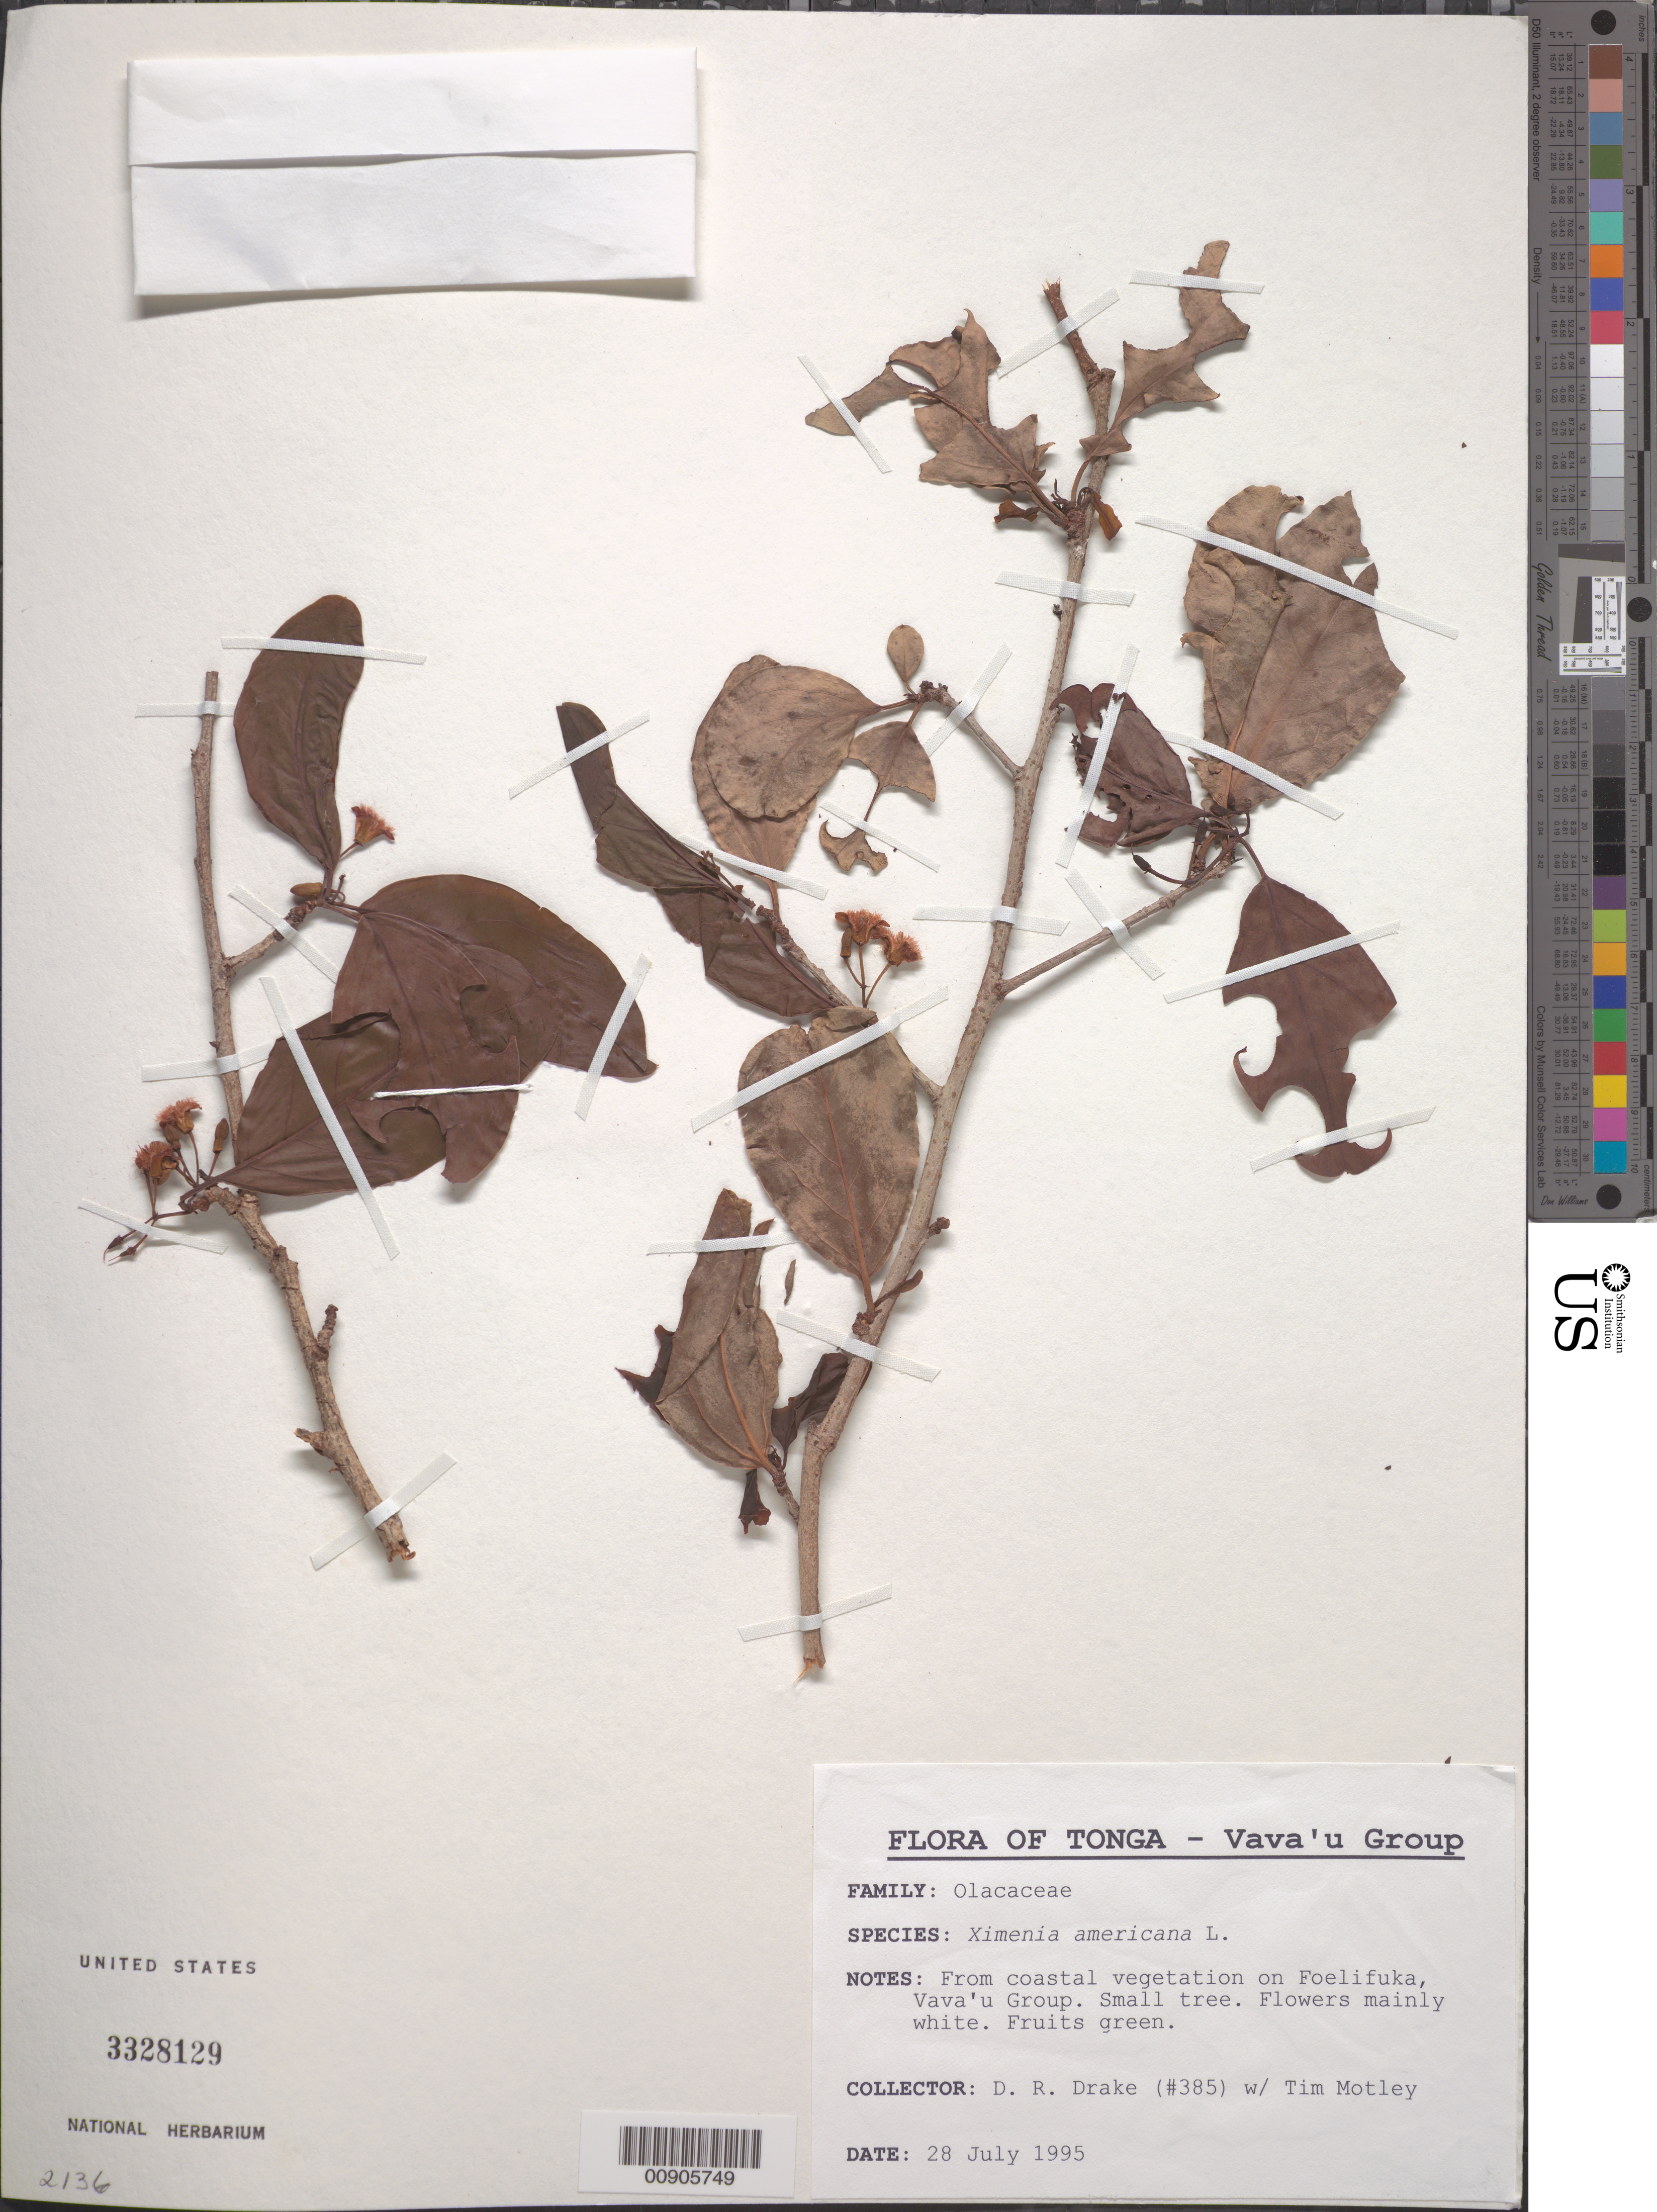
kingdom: Plantae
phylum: Tracheophyta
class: Magnoliopsida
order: Santalales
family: Ximeniaceae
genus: Ximenia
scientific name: Ximenia americana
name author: L.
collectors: D.R. Drake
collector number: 385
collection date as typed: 28 Jul 1995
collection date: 1995-07-28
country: Tonga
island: Vava'u Group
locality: Vava'u Group, on Foelifuka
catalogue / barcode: US 3328129